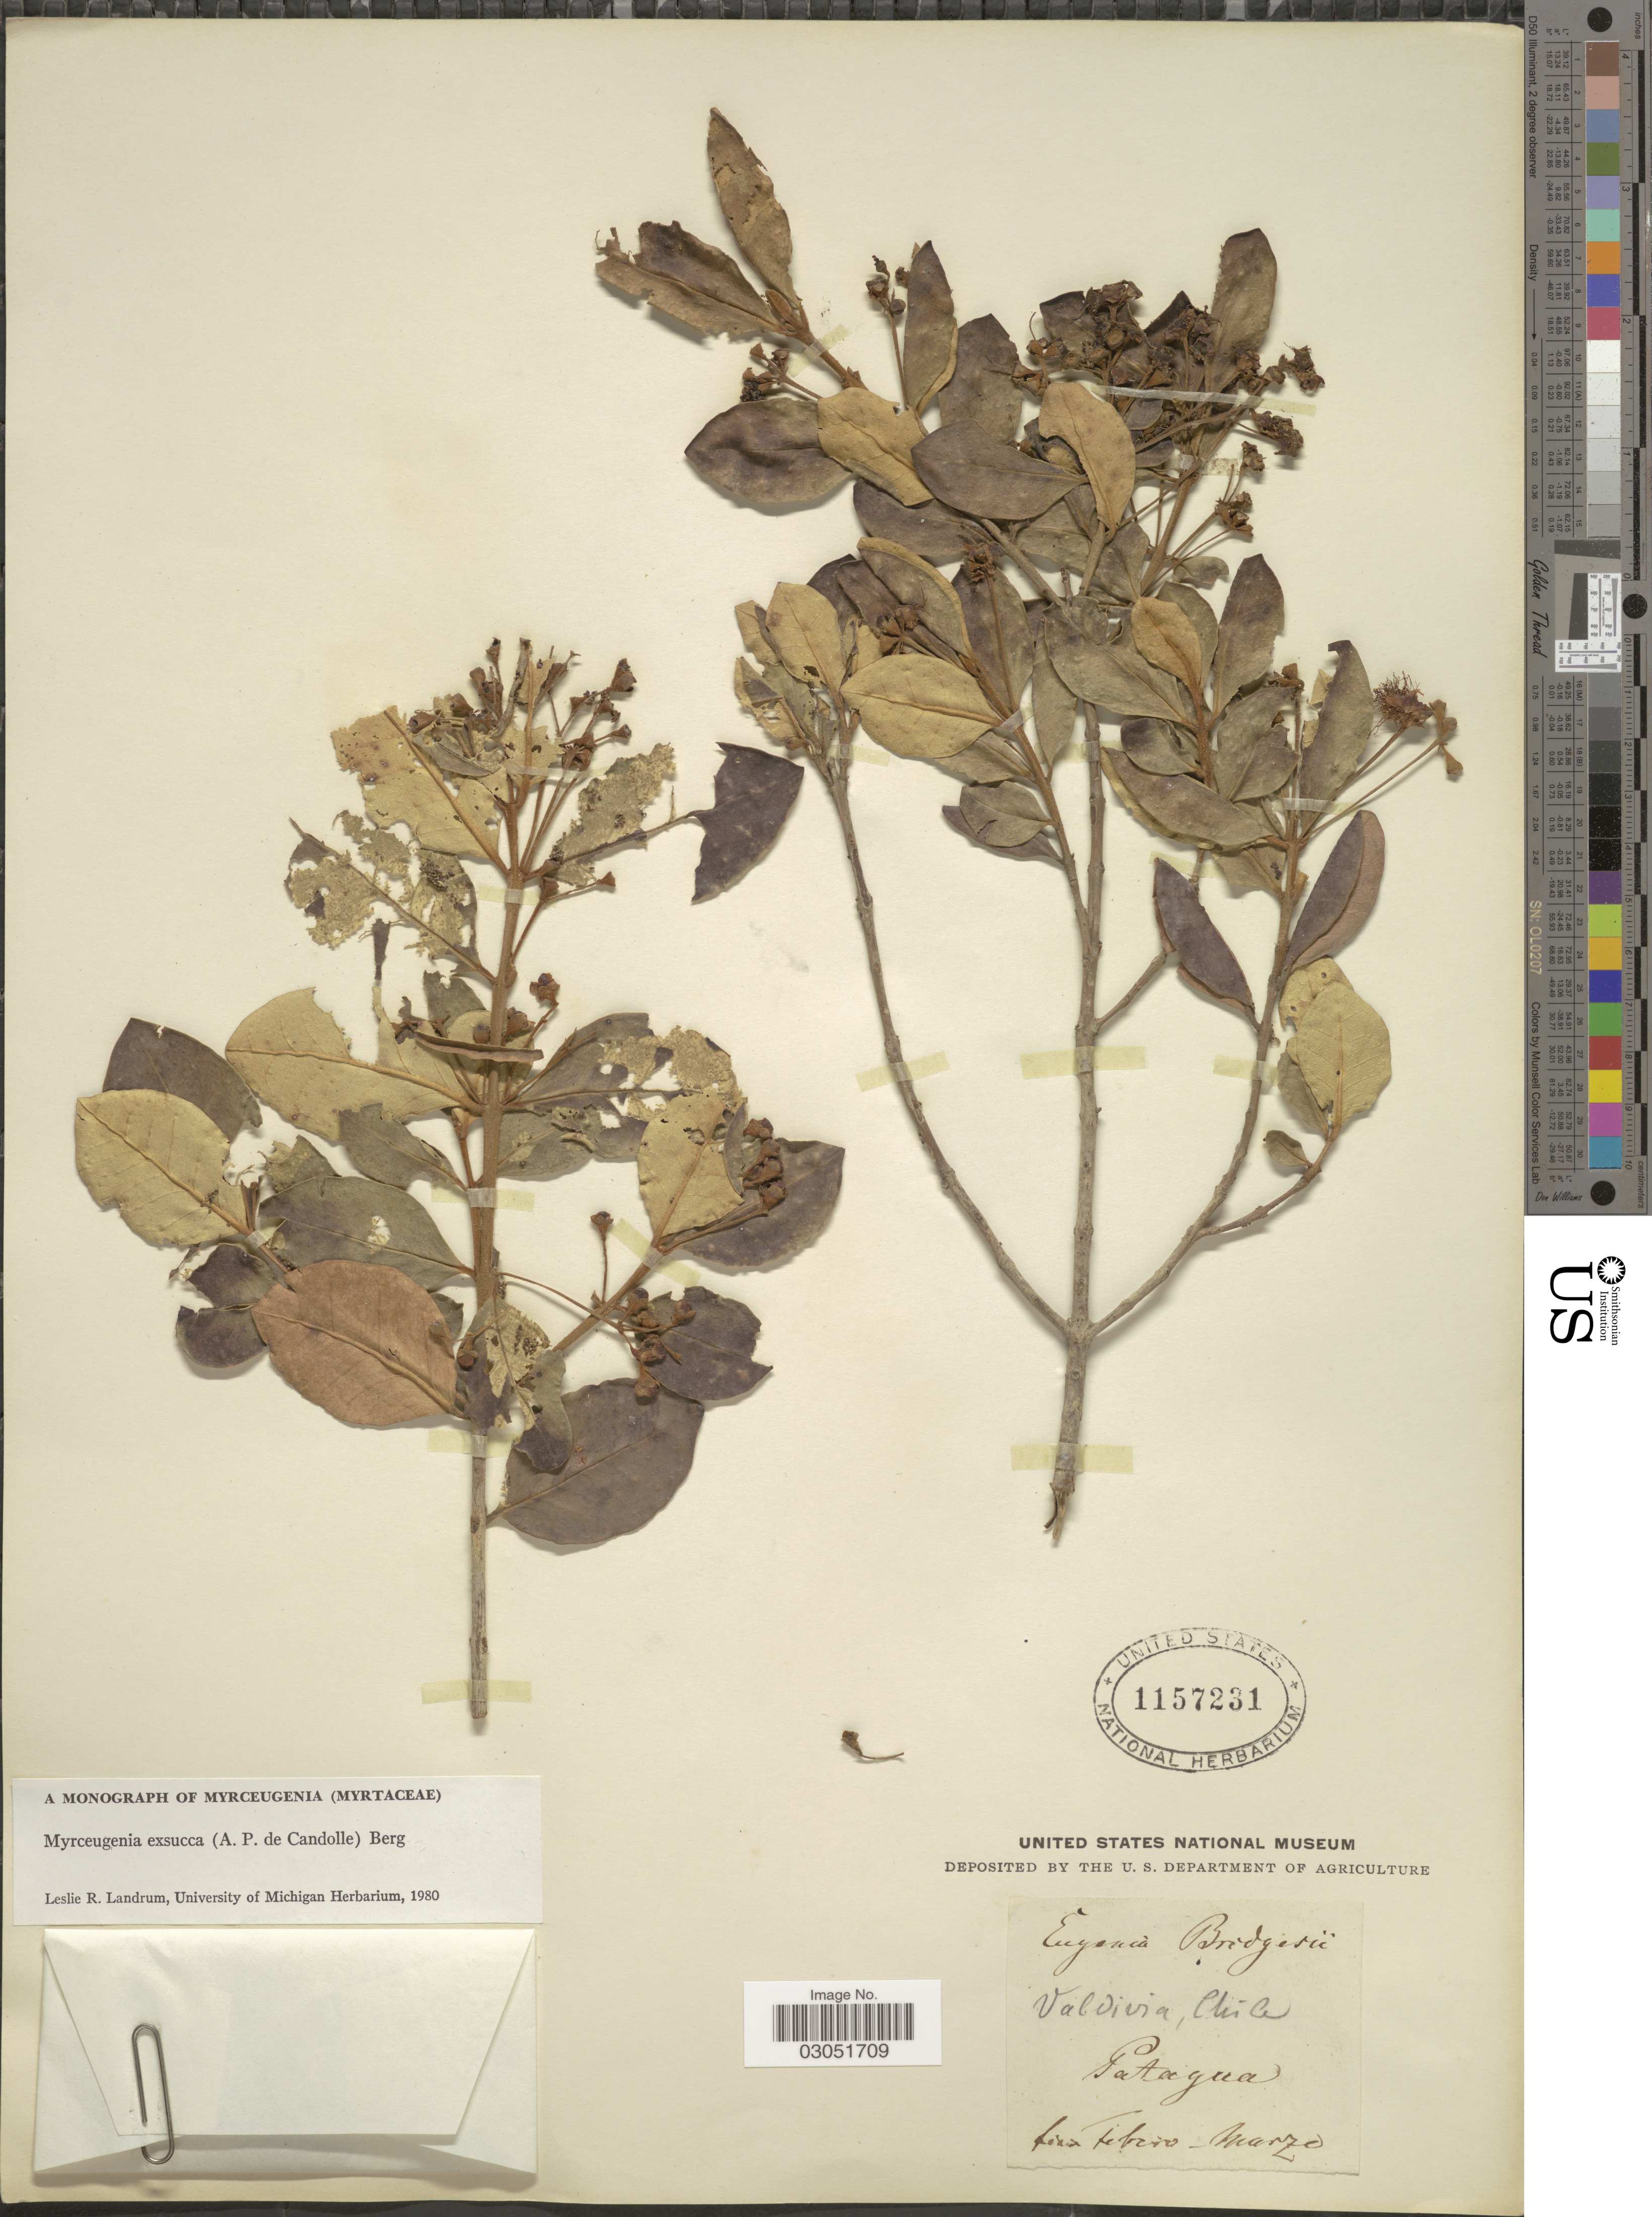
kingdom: Plantae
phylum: Tracheophyta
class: Magnoliopsida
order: Myrtales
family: Myrtaceae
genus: Myrceugenia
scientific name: Myrceugenia exsucca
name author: (DC.) O. Berg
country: Chile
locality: Valdivia.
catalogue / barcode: US 1157231